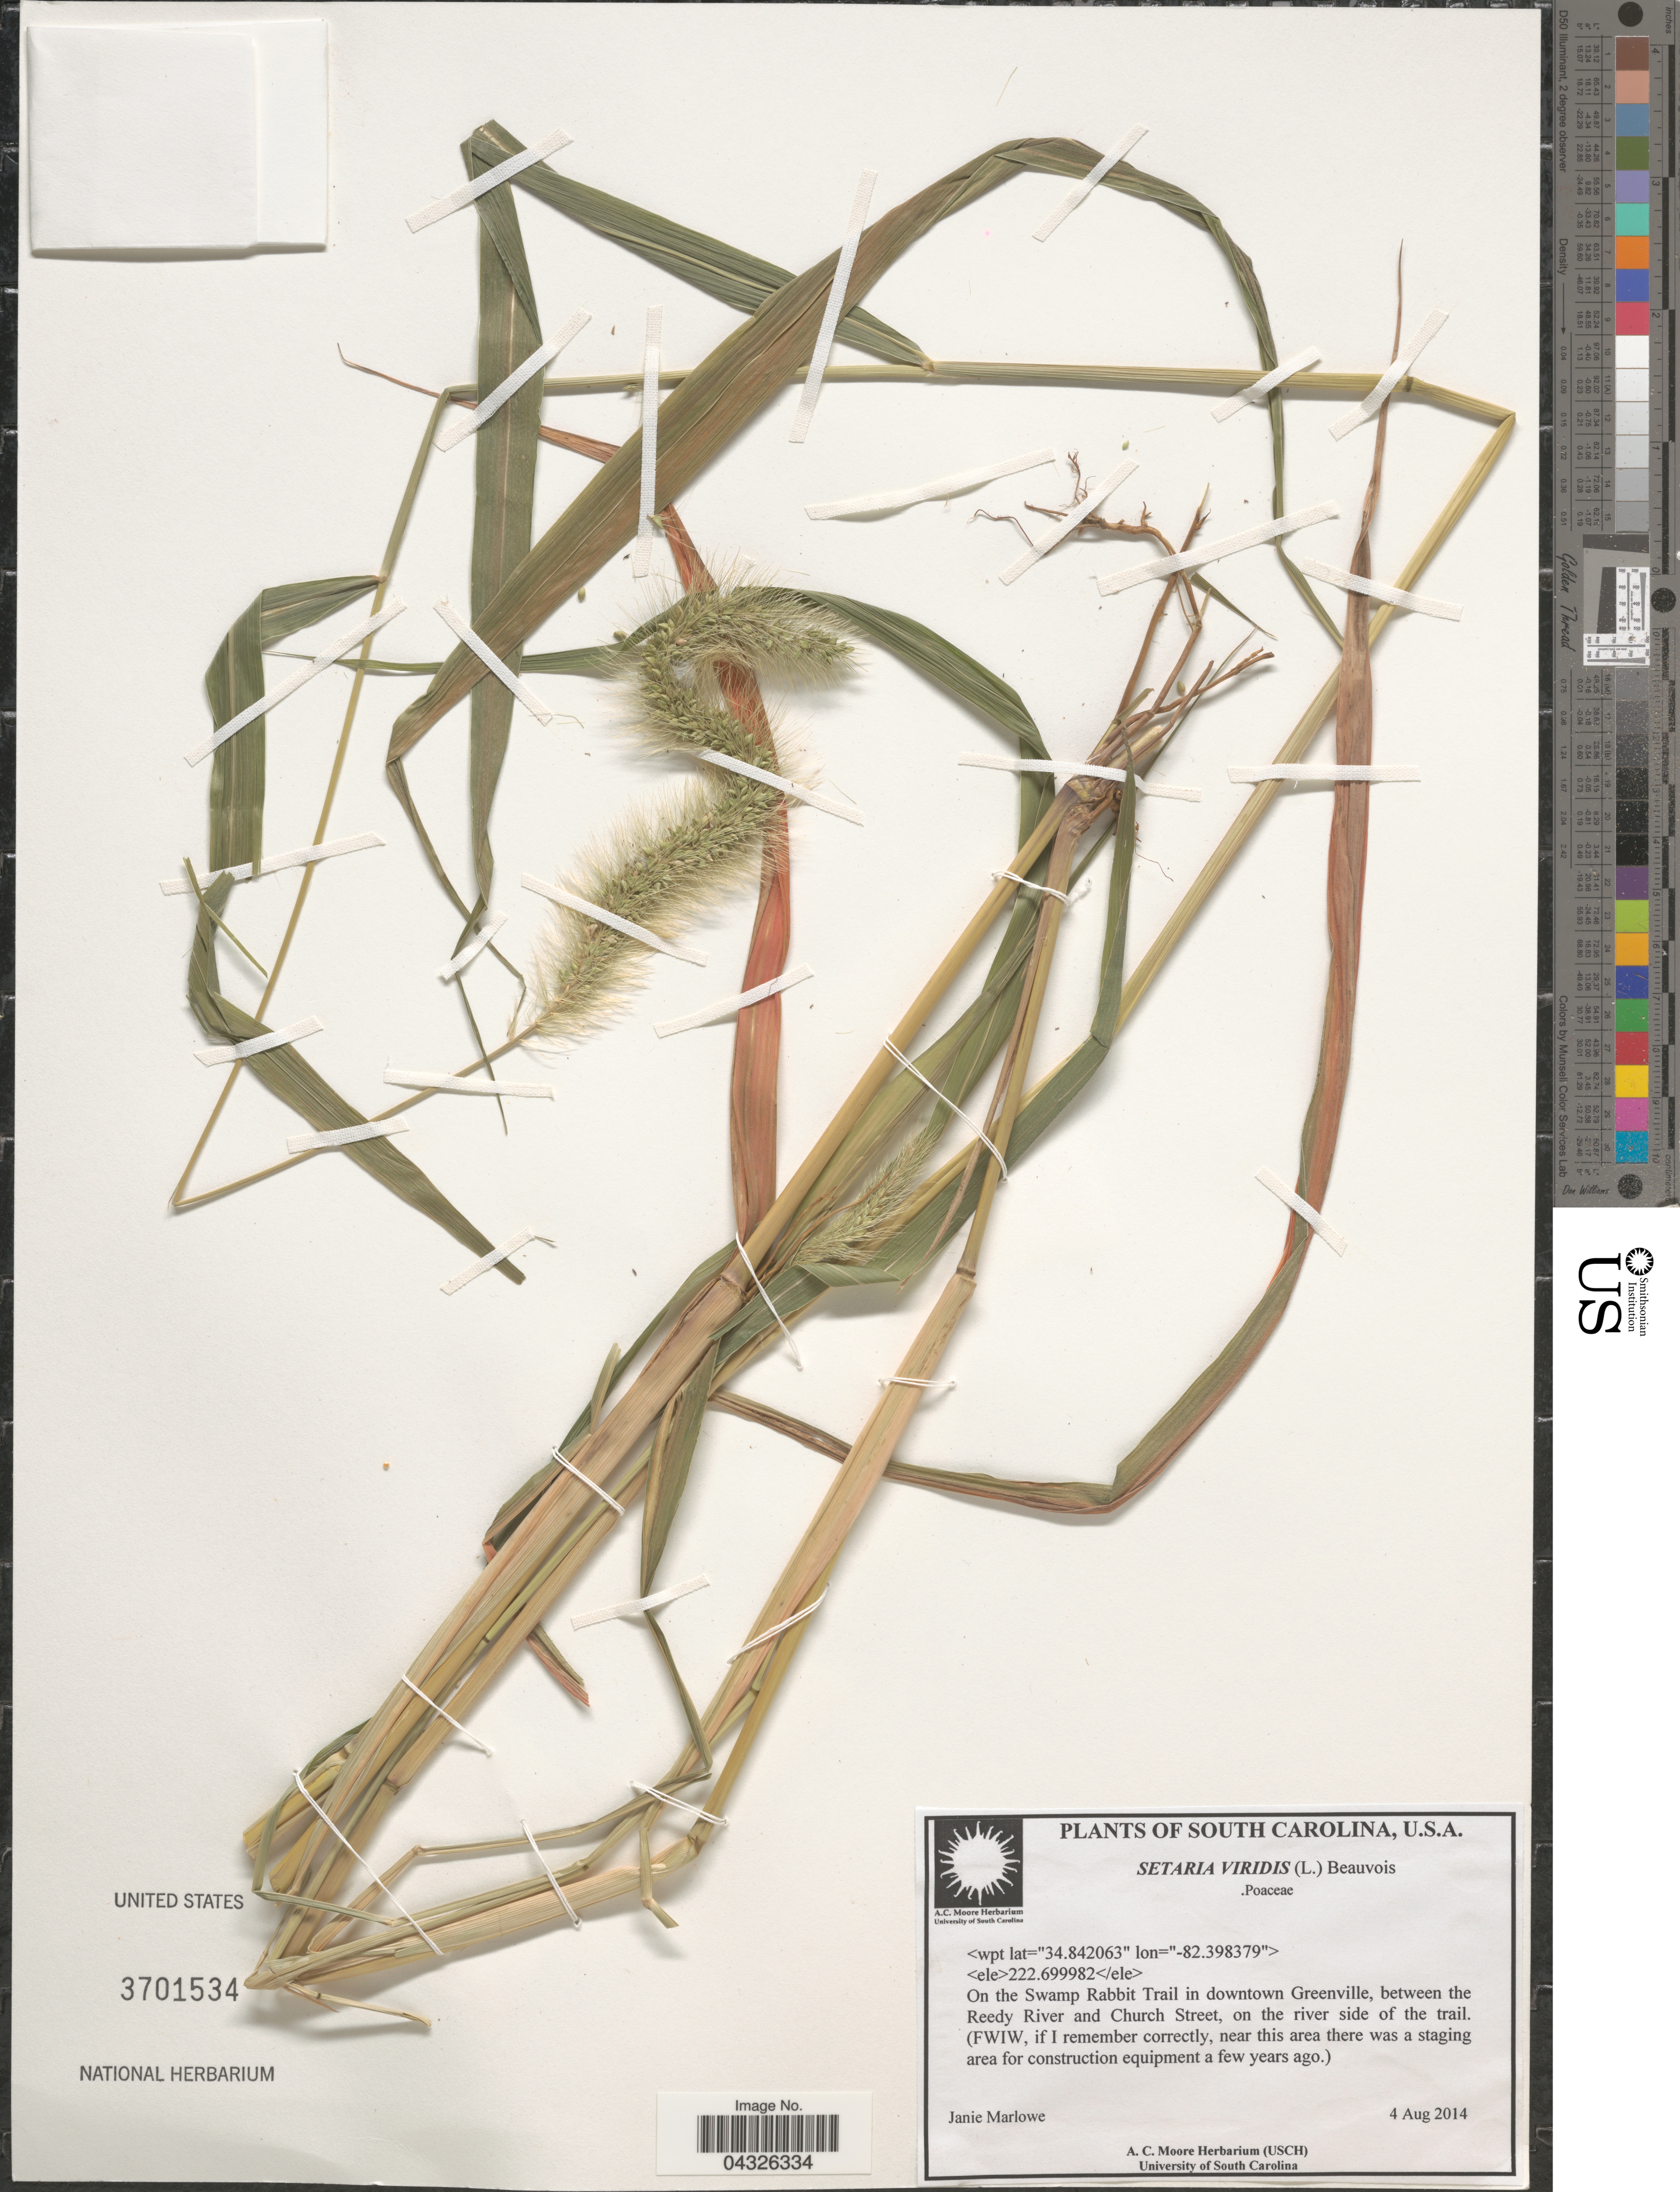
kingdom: Plantae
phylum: Tracheophyta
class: Liliopsida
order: Poales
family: Poaceae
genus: Setaria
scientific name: Setaria viridis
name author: (L.) P. Beauv.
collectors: J. Marlowe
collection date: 2014-08-04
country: United States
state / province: South Carolina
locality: On the Swamp Rabbit Trail in downtown Greenville, between the Reedy River and Church Street, on the river side of the trail.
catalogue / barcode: US 3701534